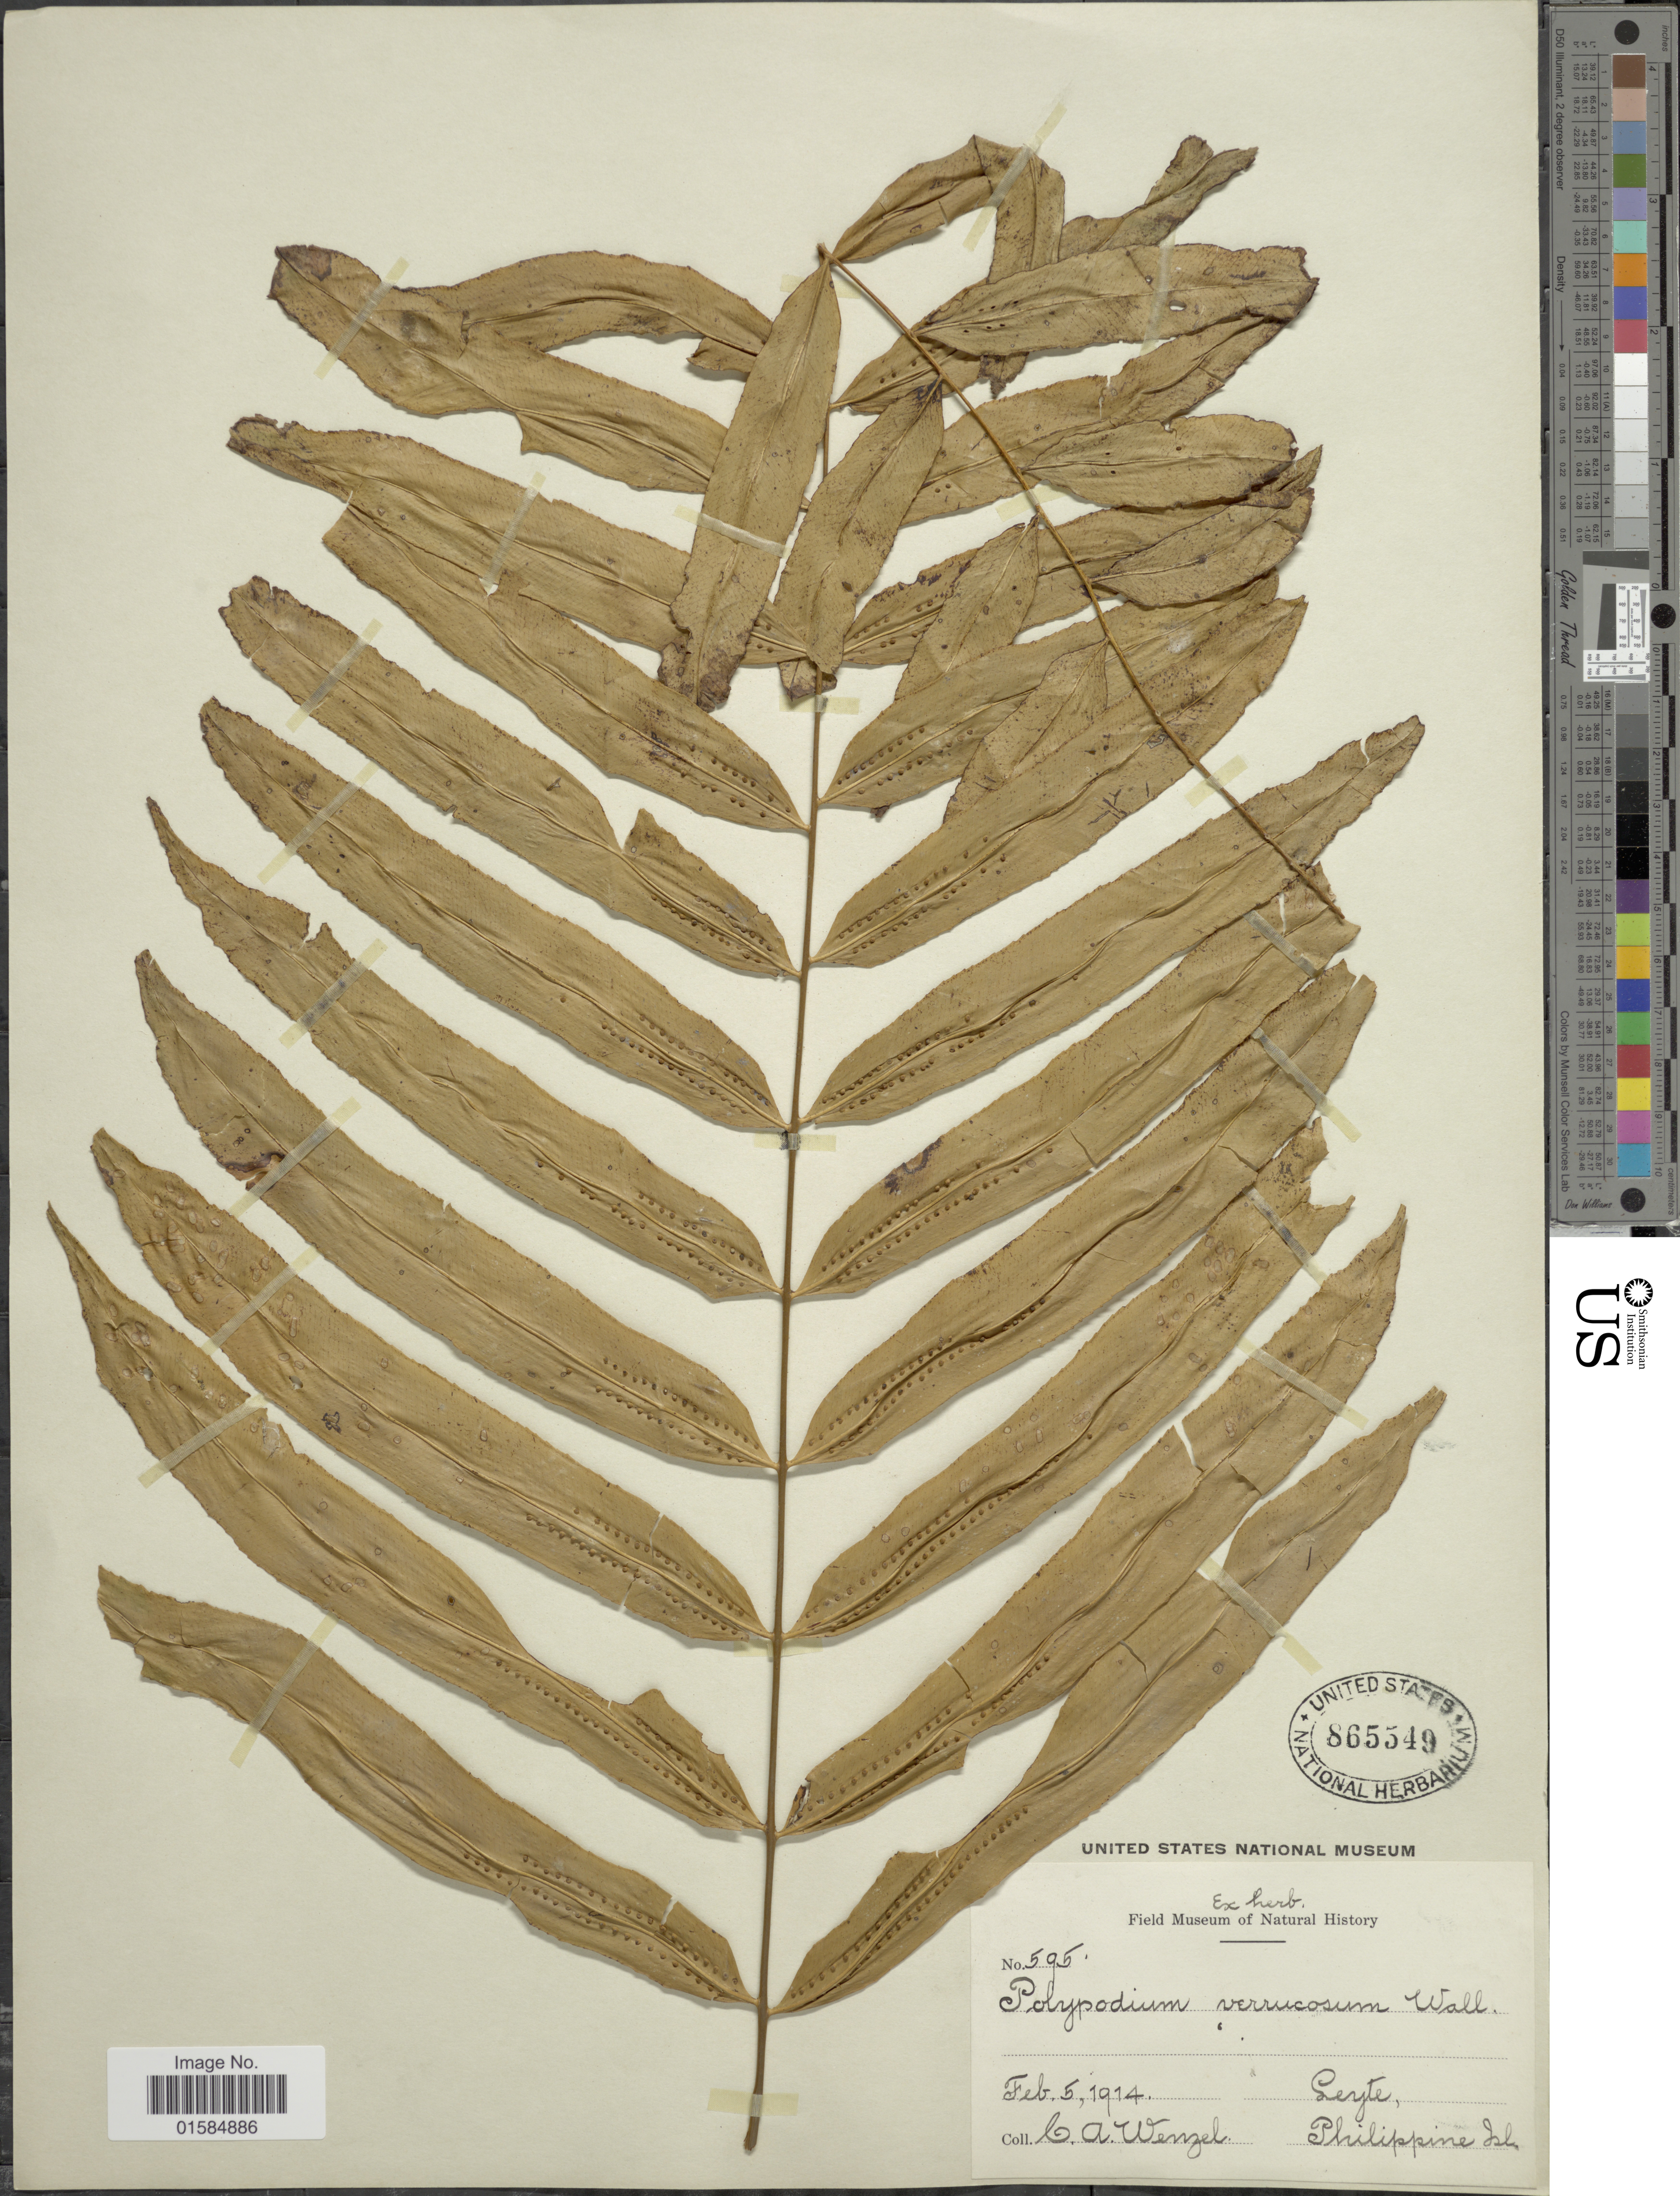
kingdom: Plantae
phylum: Tracheophyta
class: Polypodiopsida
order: Polypodiales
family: Polypodiaceae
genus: Goniophlebium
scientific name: Goniophlebium percussum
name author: (Cauv.) W.H. Wagner & Grether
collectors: C. Wenzel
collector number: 595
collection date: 1914-02-05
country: Philippines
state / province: Eastern Visayas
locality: Leyte, Philippine Isl.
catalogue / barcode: US 865549